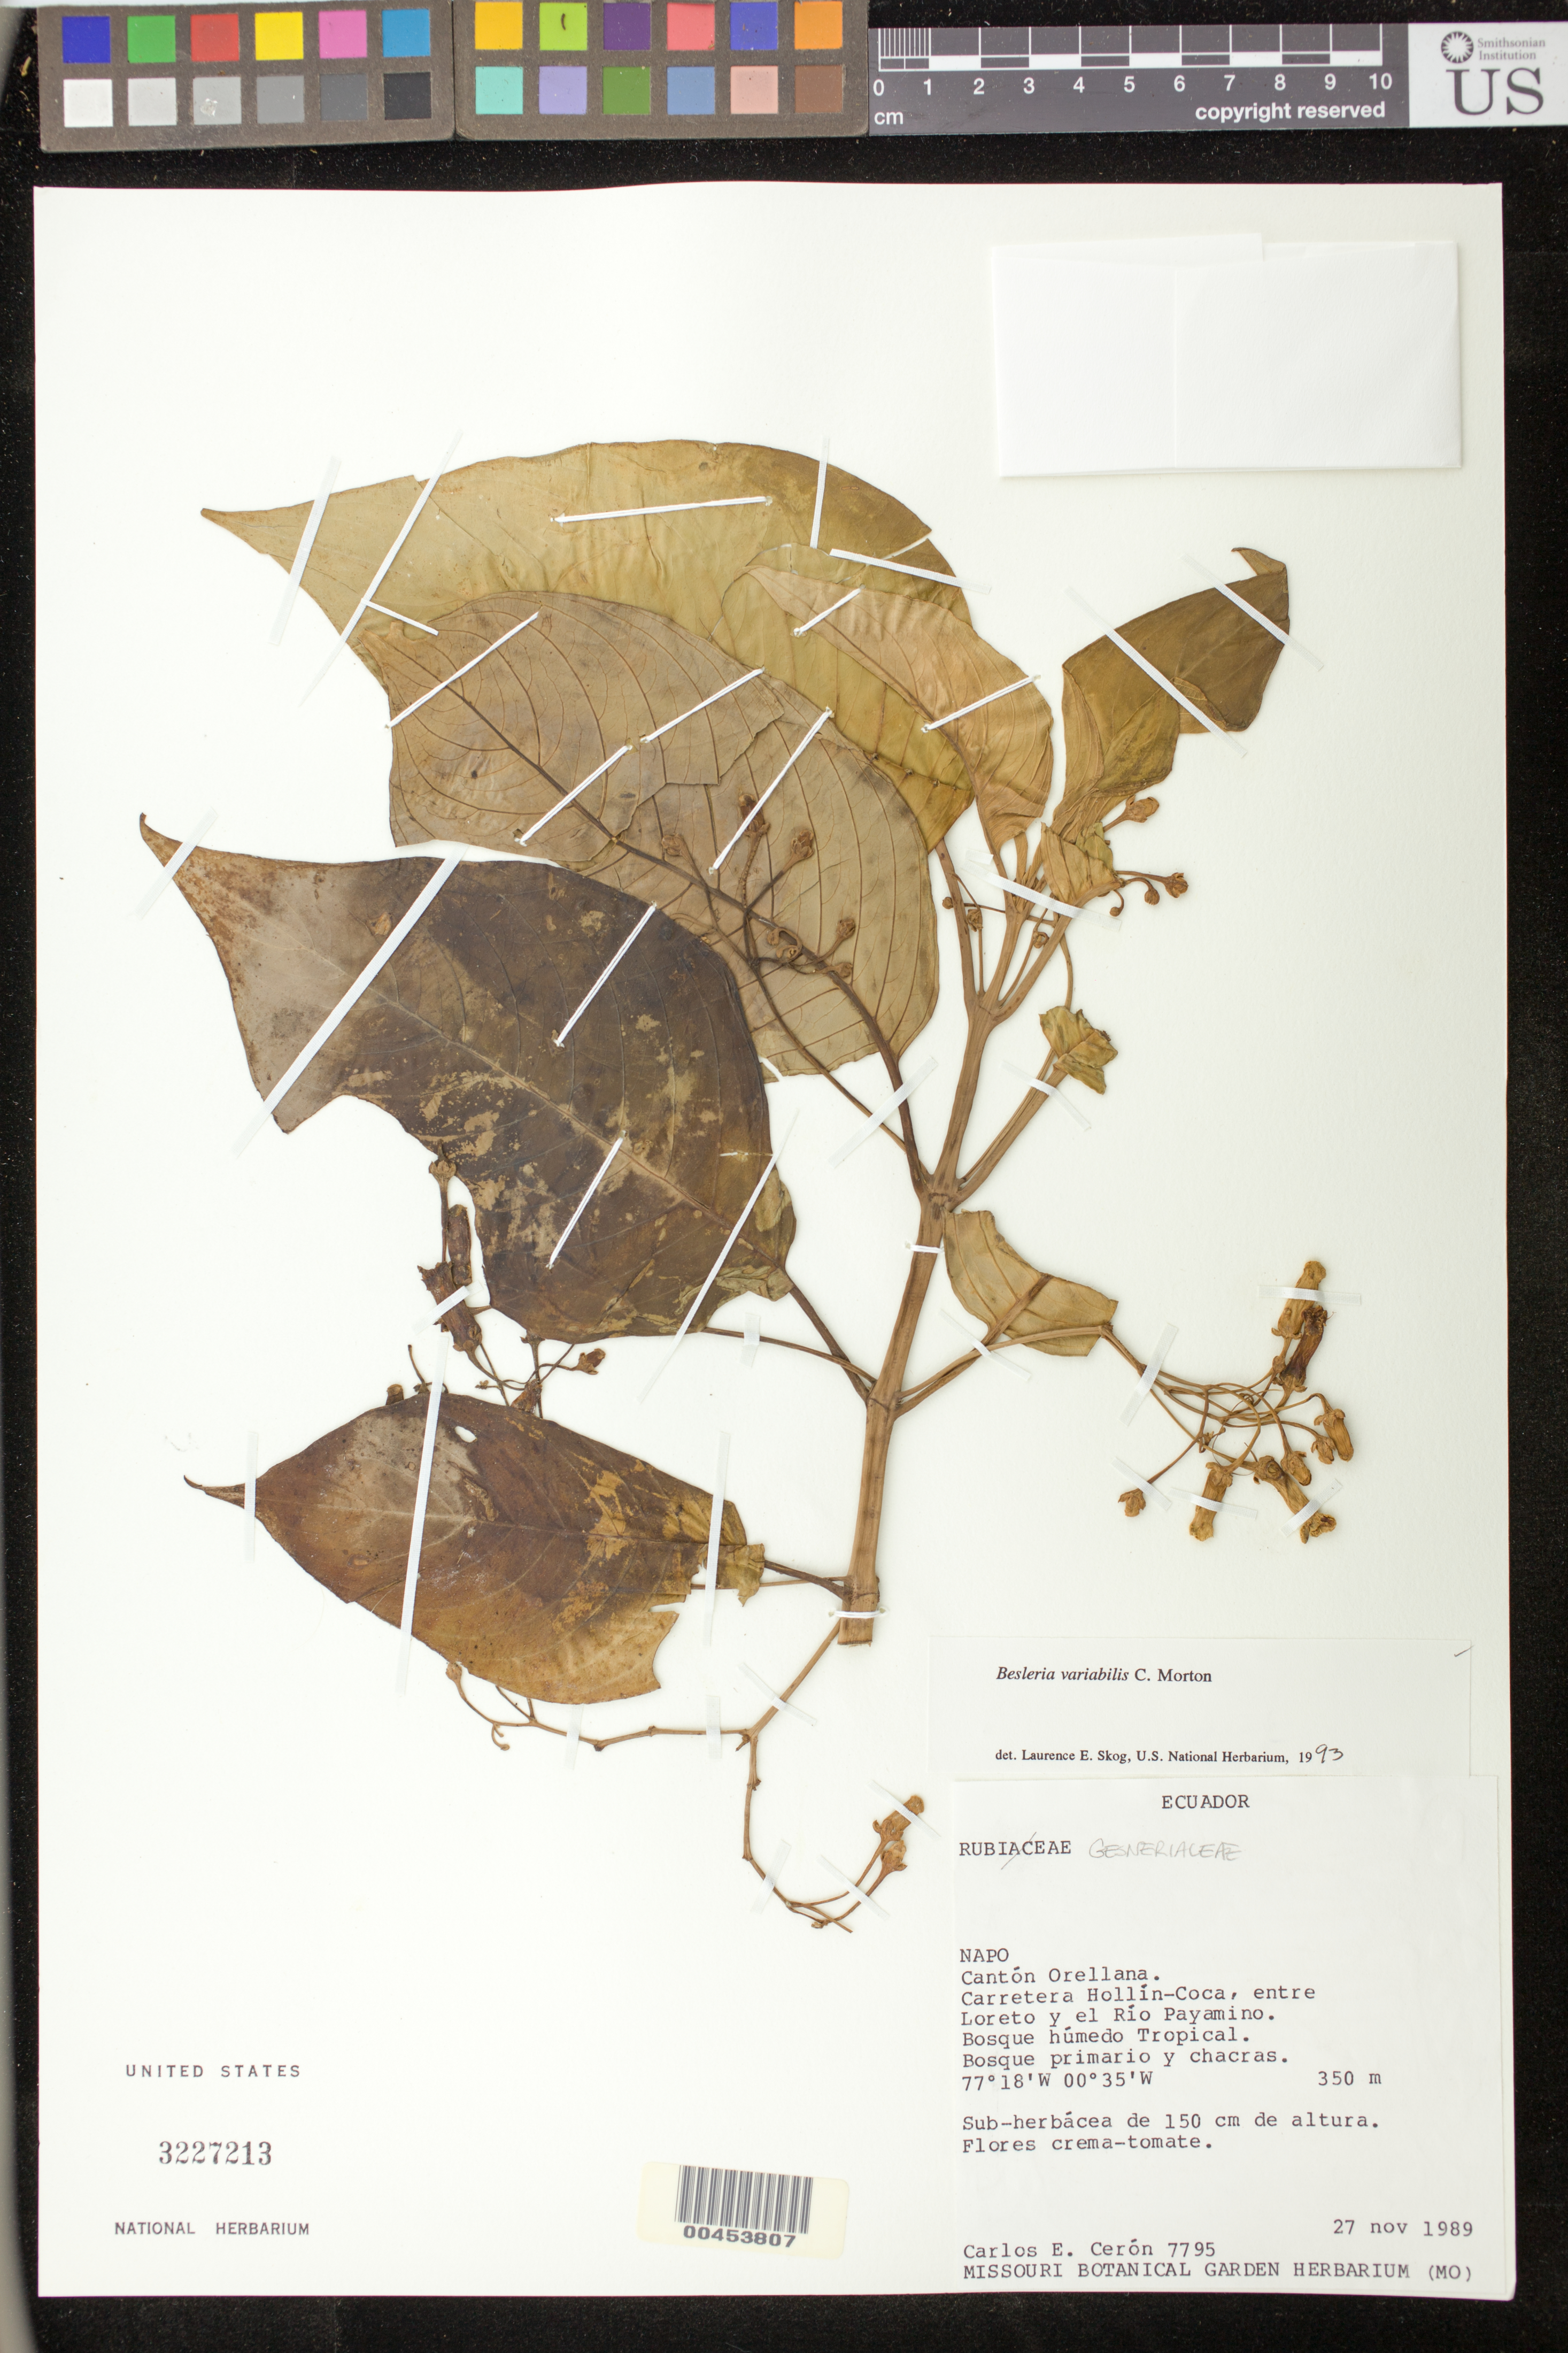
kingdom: Plantae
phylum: Tracheophyta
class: Magnoliopsida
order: Lamiales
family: Gesneriaceae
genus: Besleria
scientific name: Besleria variabilis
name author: C.V. Morton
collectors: C. E. Cerón M.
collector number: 7795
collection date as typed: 27 Nov 1989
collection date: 1989-11-27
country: Ecuador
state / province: Napo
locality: Orellana Canton, carretera Hollin-Coca, between Loreto and Rio Payamino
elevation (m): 350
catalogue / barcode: US 3227213